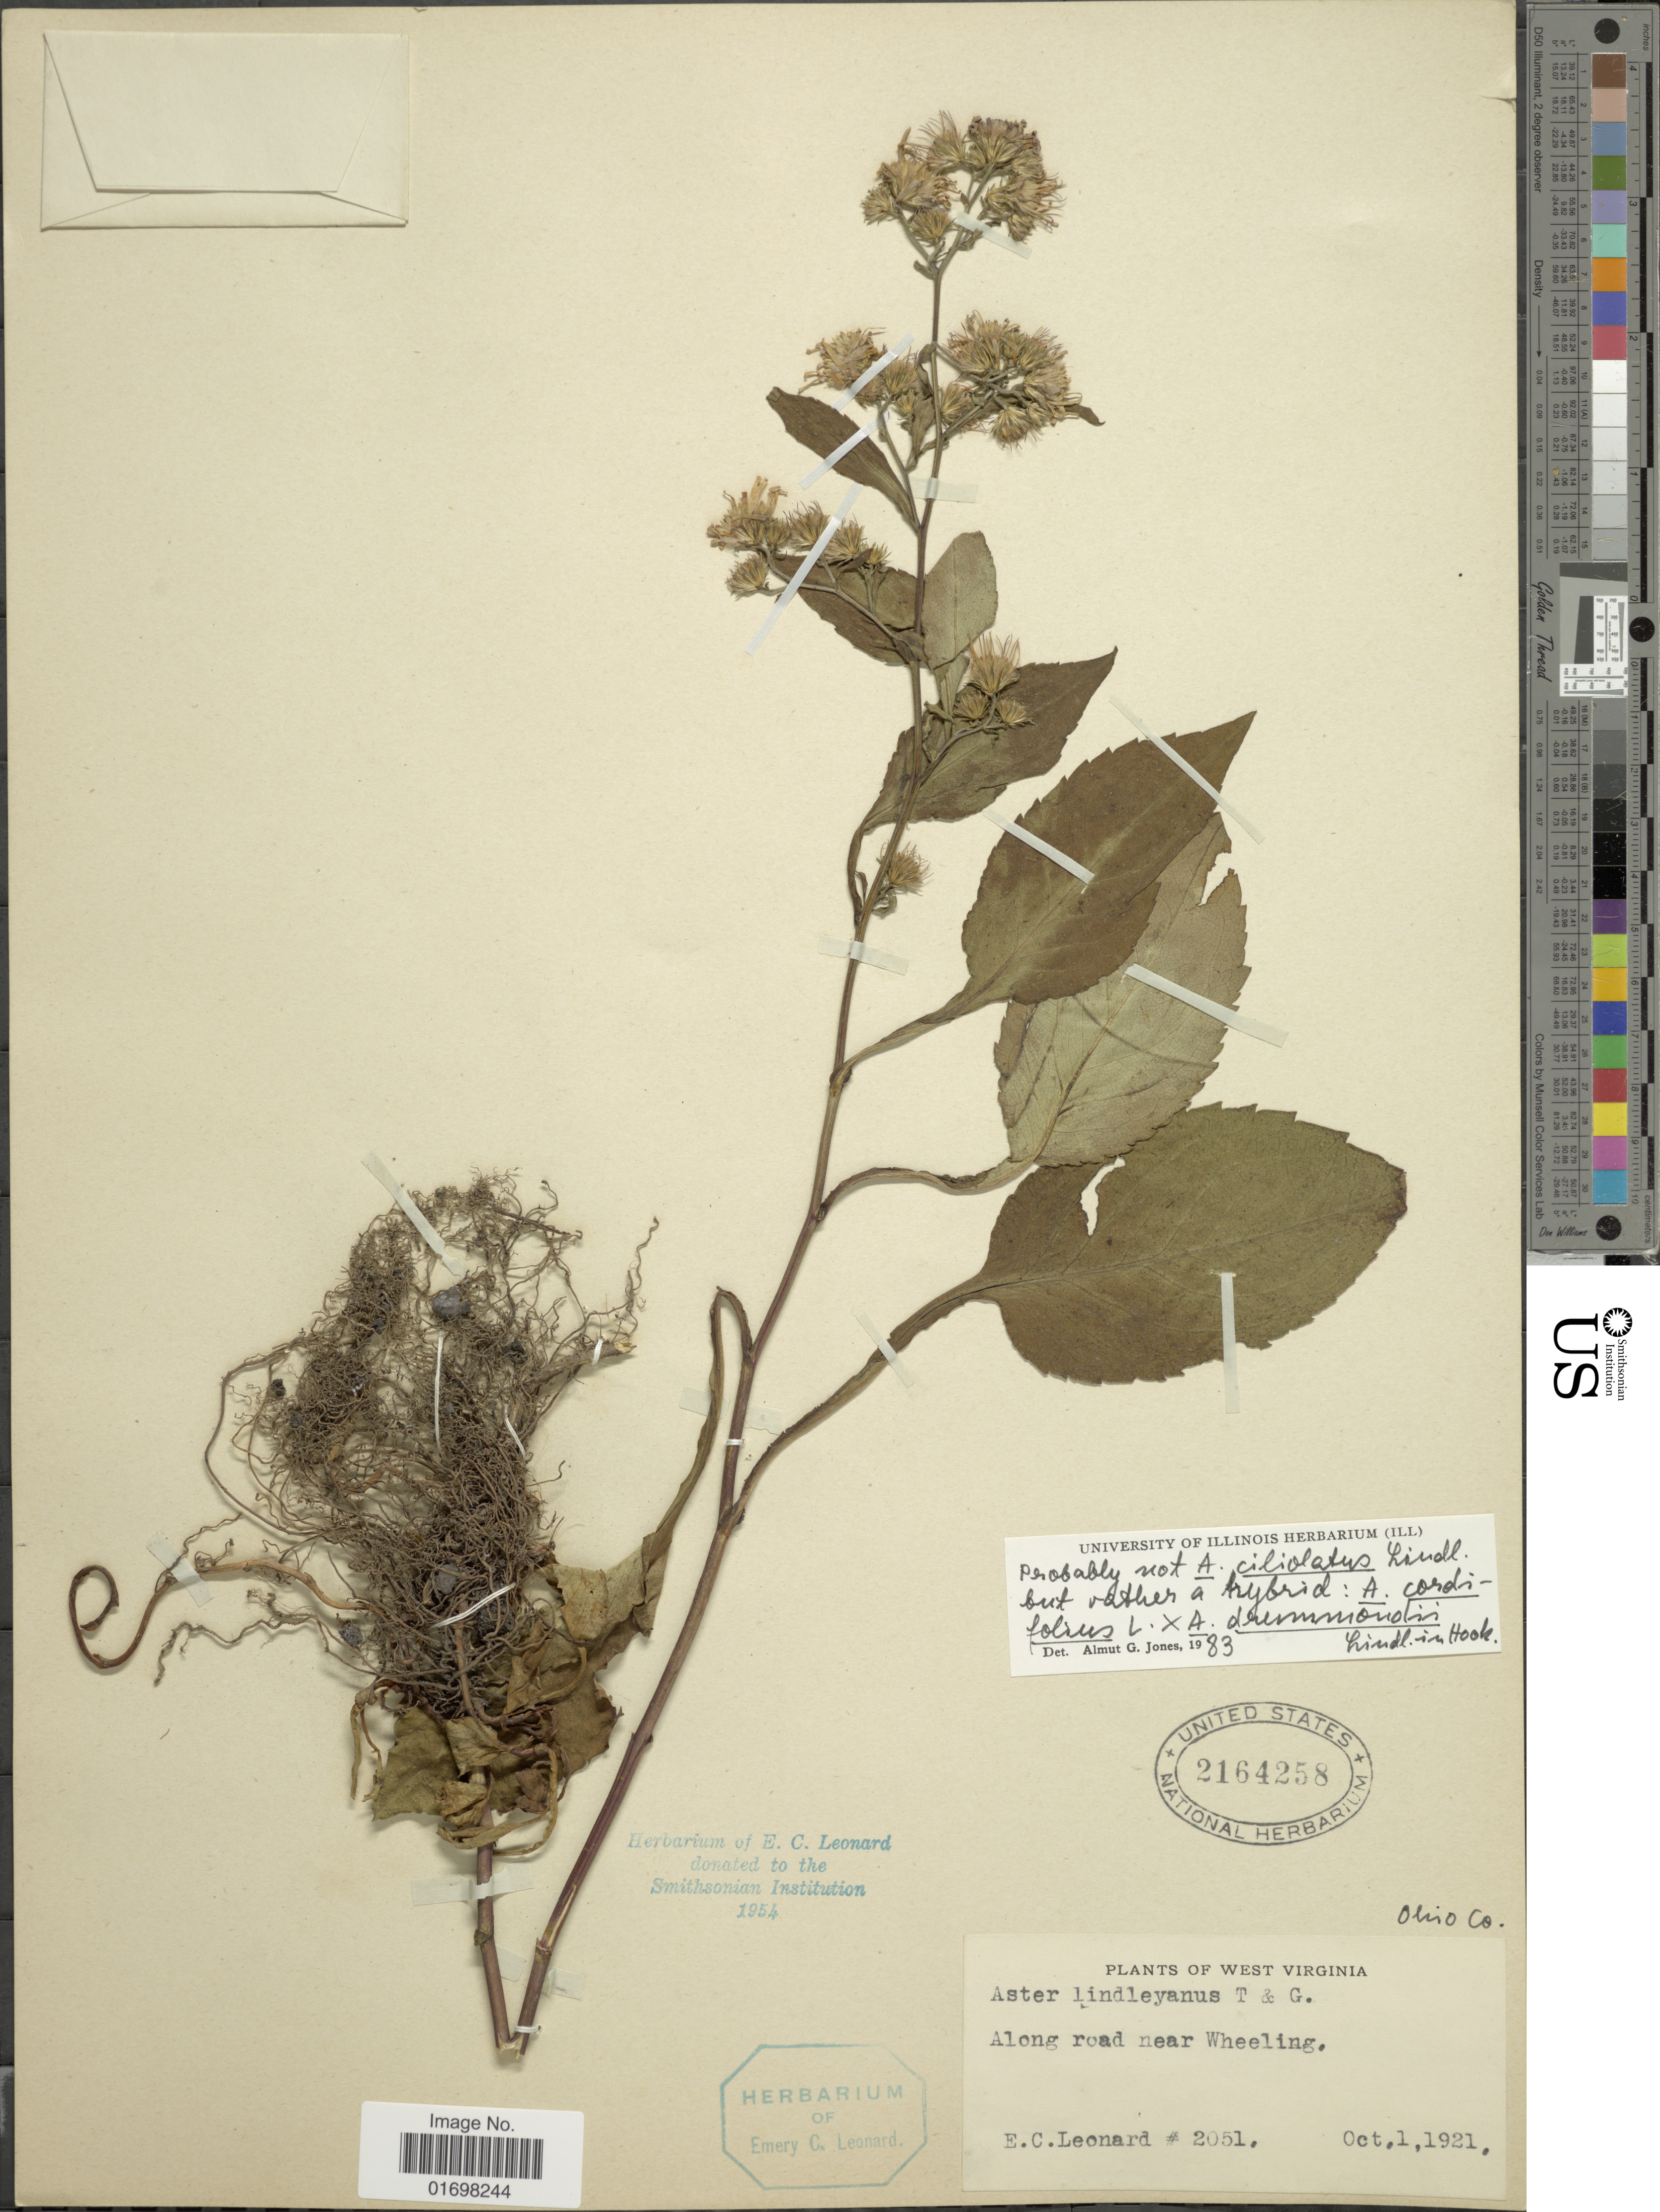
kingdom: Plantae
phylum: Tracheophyta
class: Magnoliopsida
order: Asterales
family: Asteraceae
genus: Symphyotrichum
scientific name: Symphyotrichum cordifolium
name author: (L.) G.L. Nesom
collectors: E. C. Leonard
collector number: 2051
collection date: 1921-10-01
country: United States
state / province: West Virginia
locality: West Virginia. Along road near Wheeling.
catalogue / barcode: US 2164258